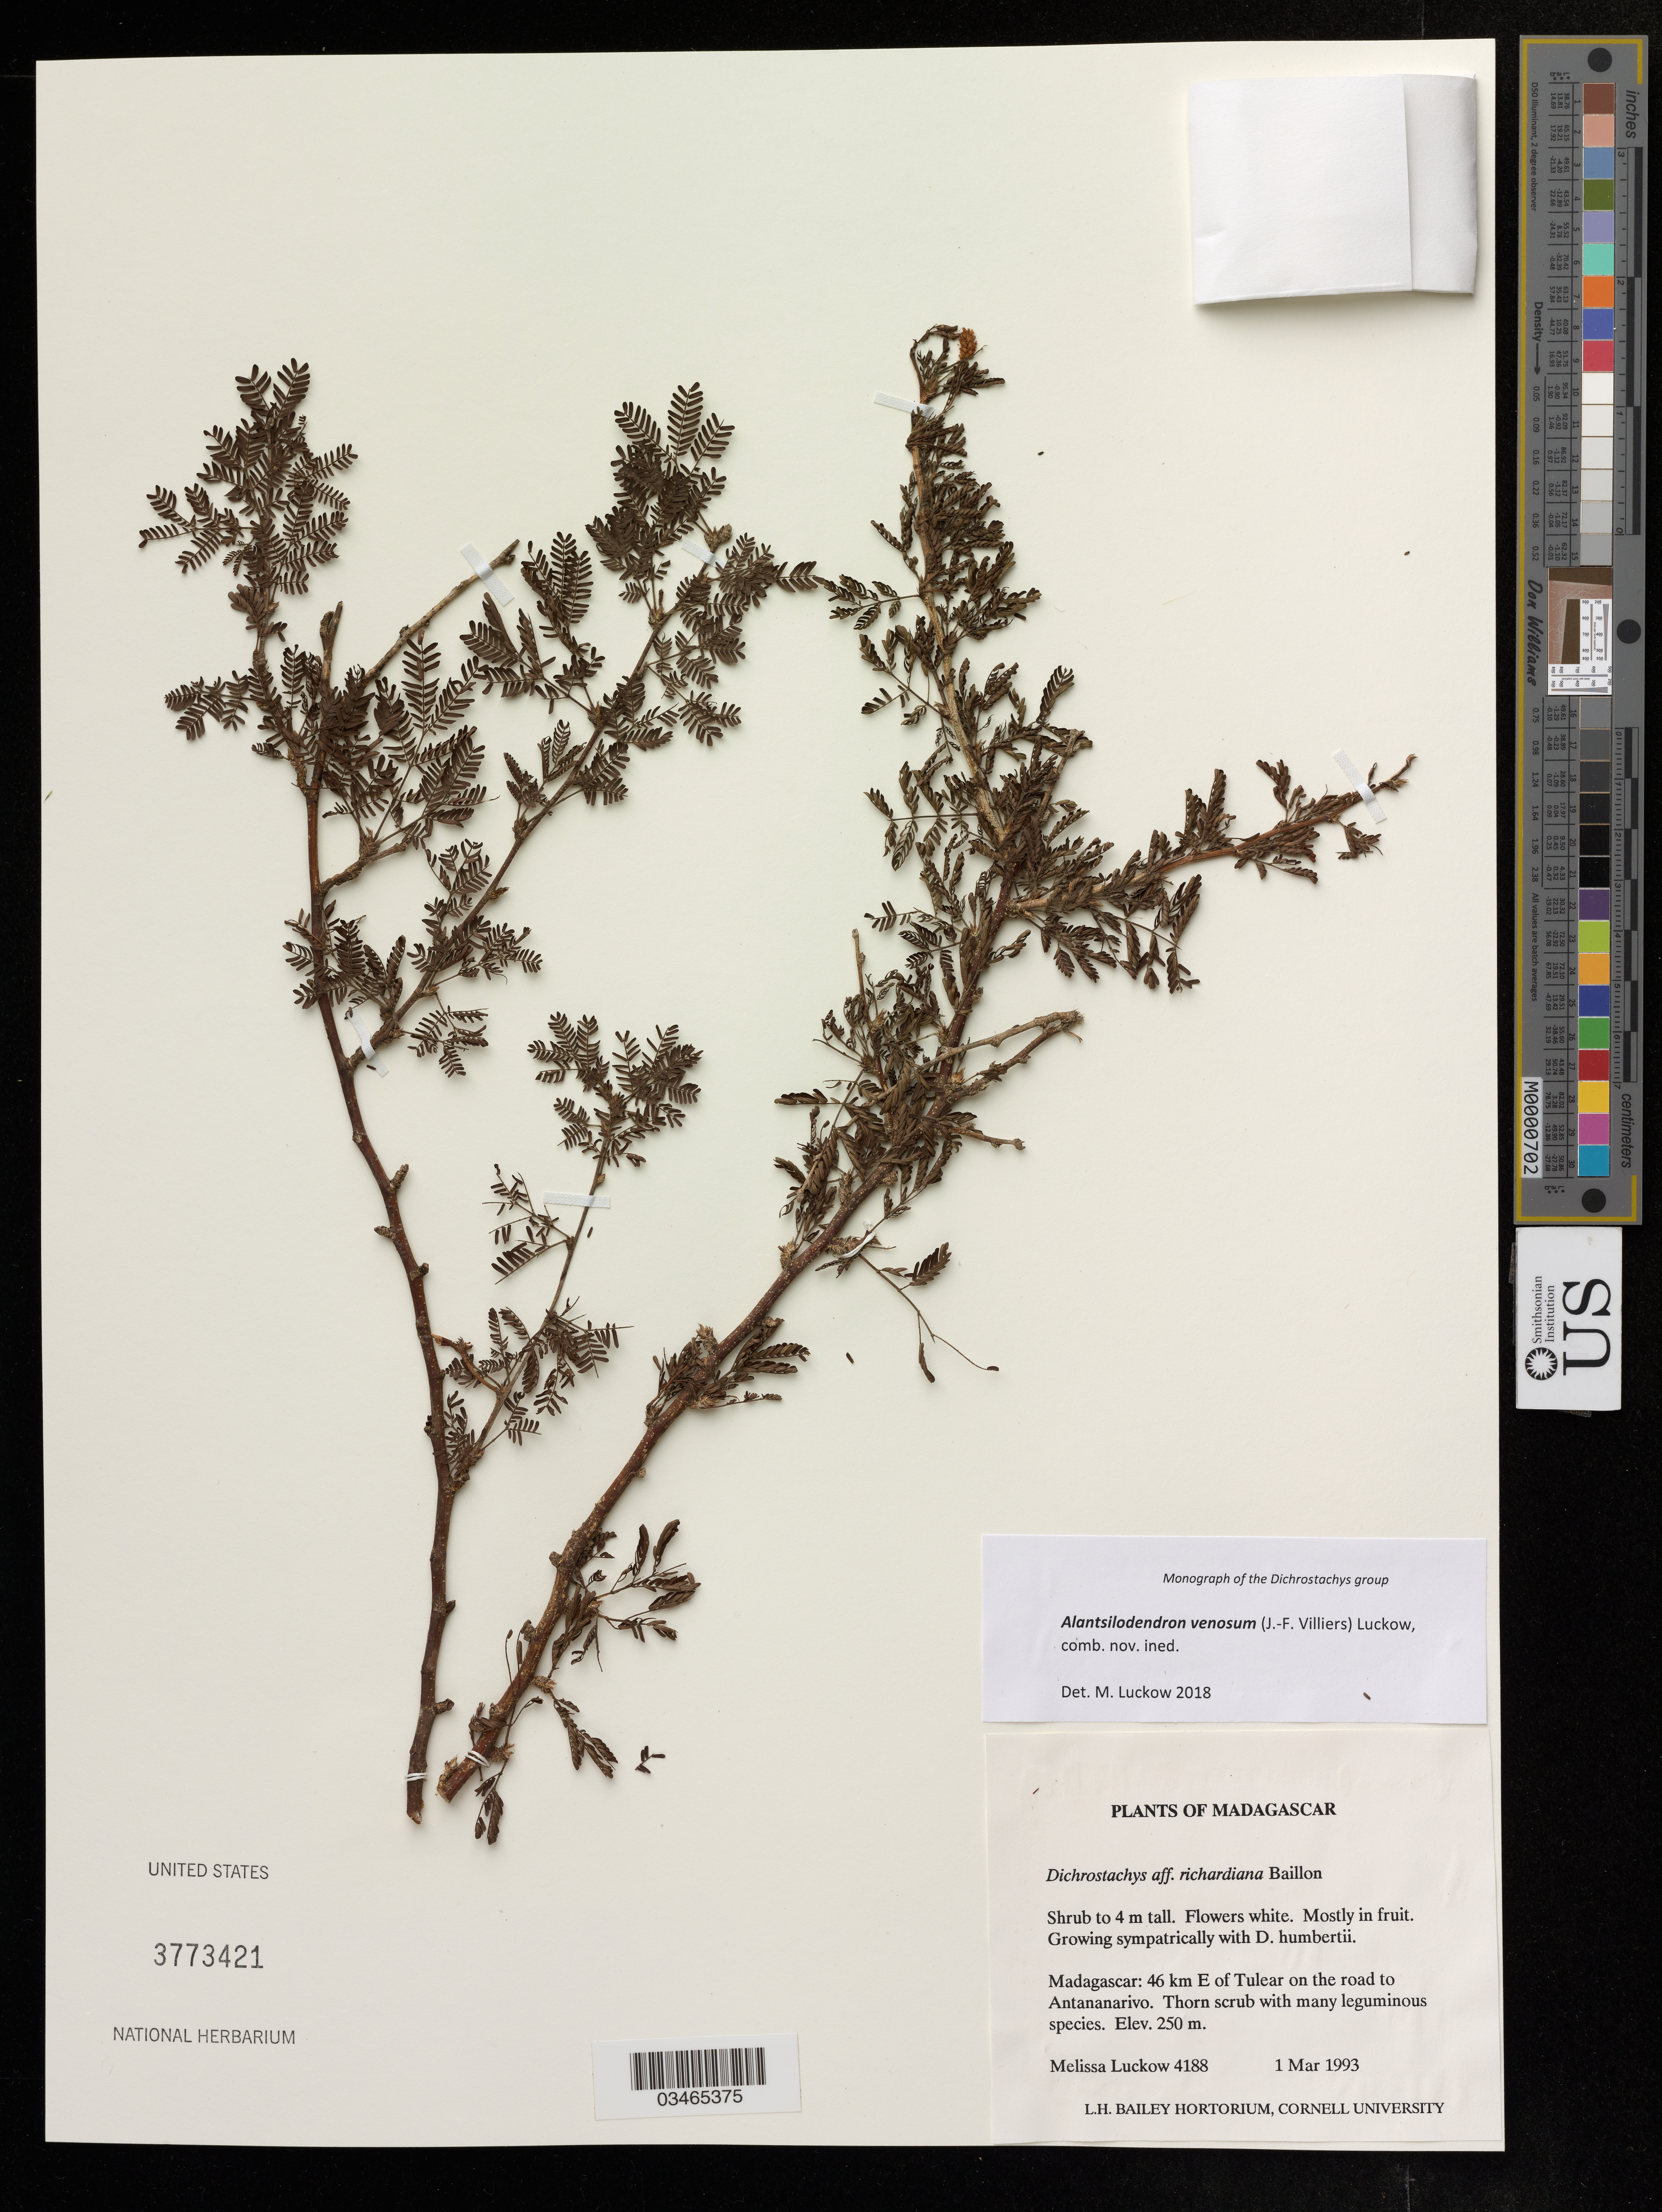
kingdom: Plantae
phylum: Tracheophyta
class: Magnoliopsida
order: Fabales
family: Fabaceae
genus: Alantsilodendron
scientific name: Alantsilodendron venosum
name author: (Villiers) Luckow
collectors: M. Luckow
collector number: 4188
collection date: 1993-03-01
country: Madagascar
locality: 46 km E of Tulear on the road to Antananarivo.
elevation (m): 250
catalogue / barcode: US 3773421